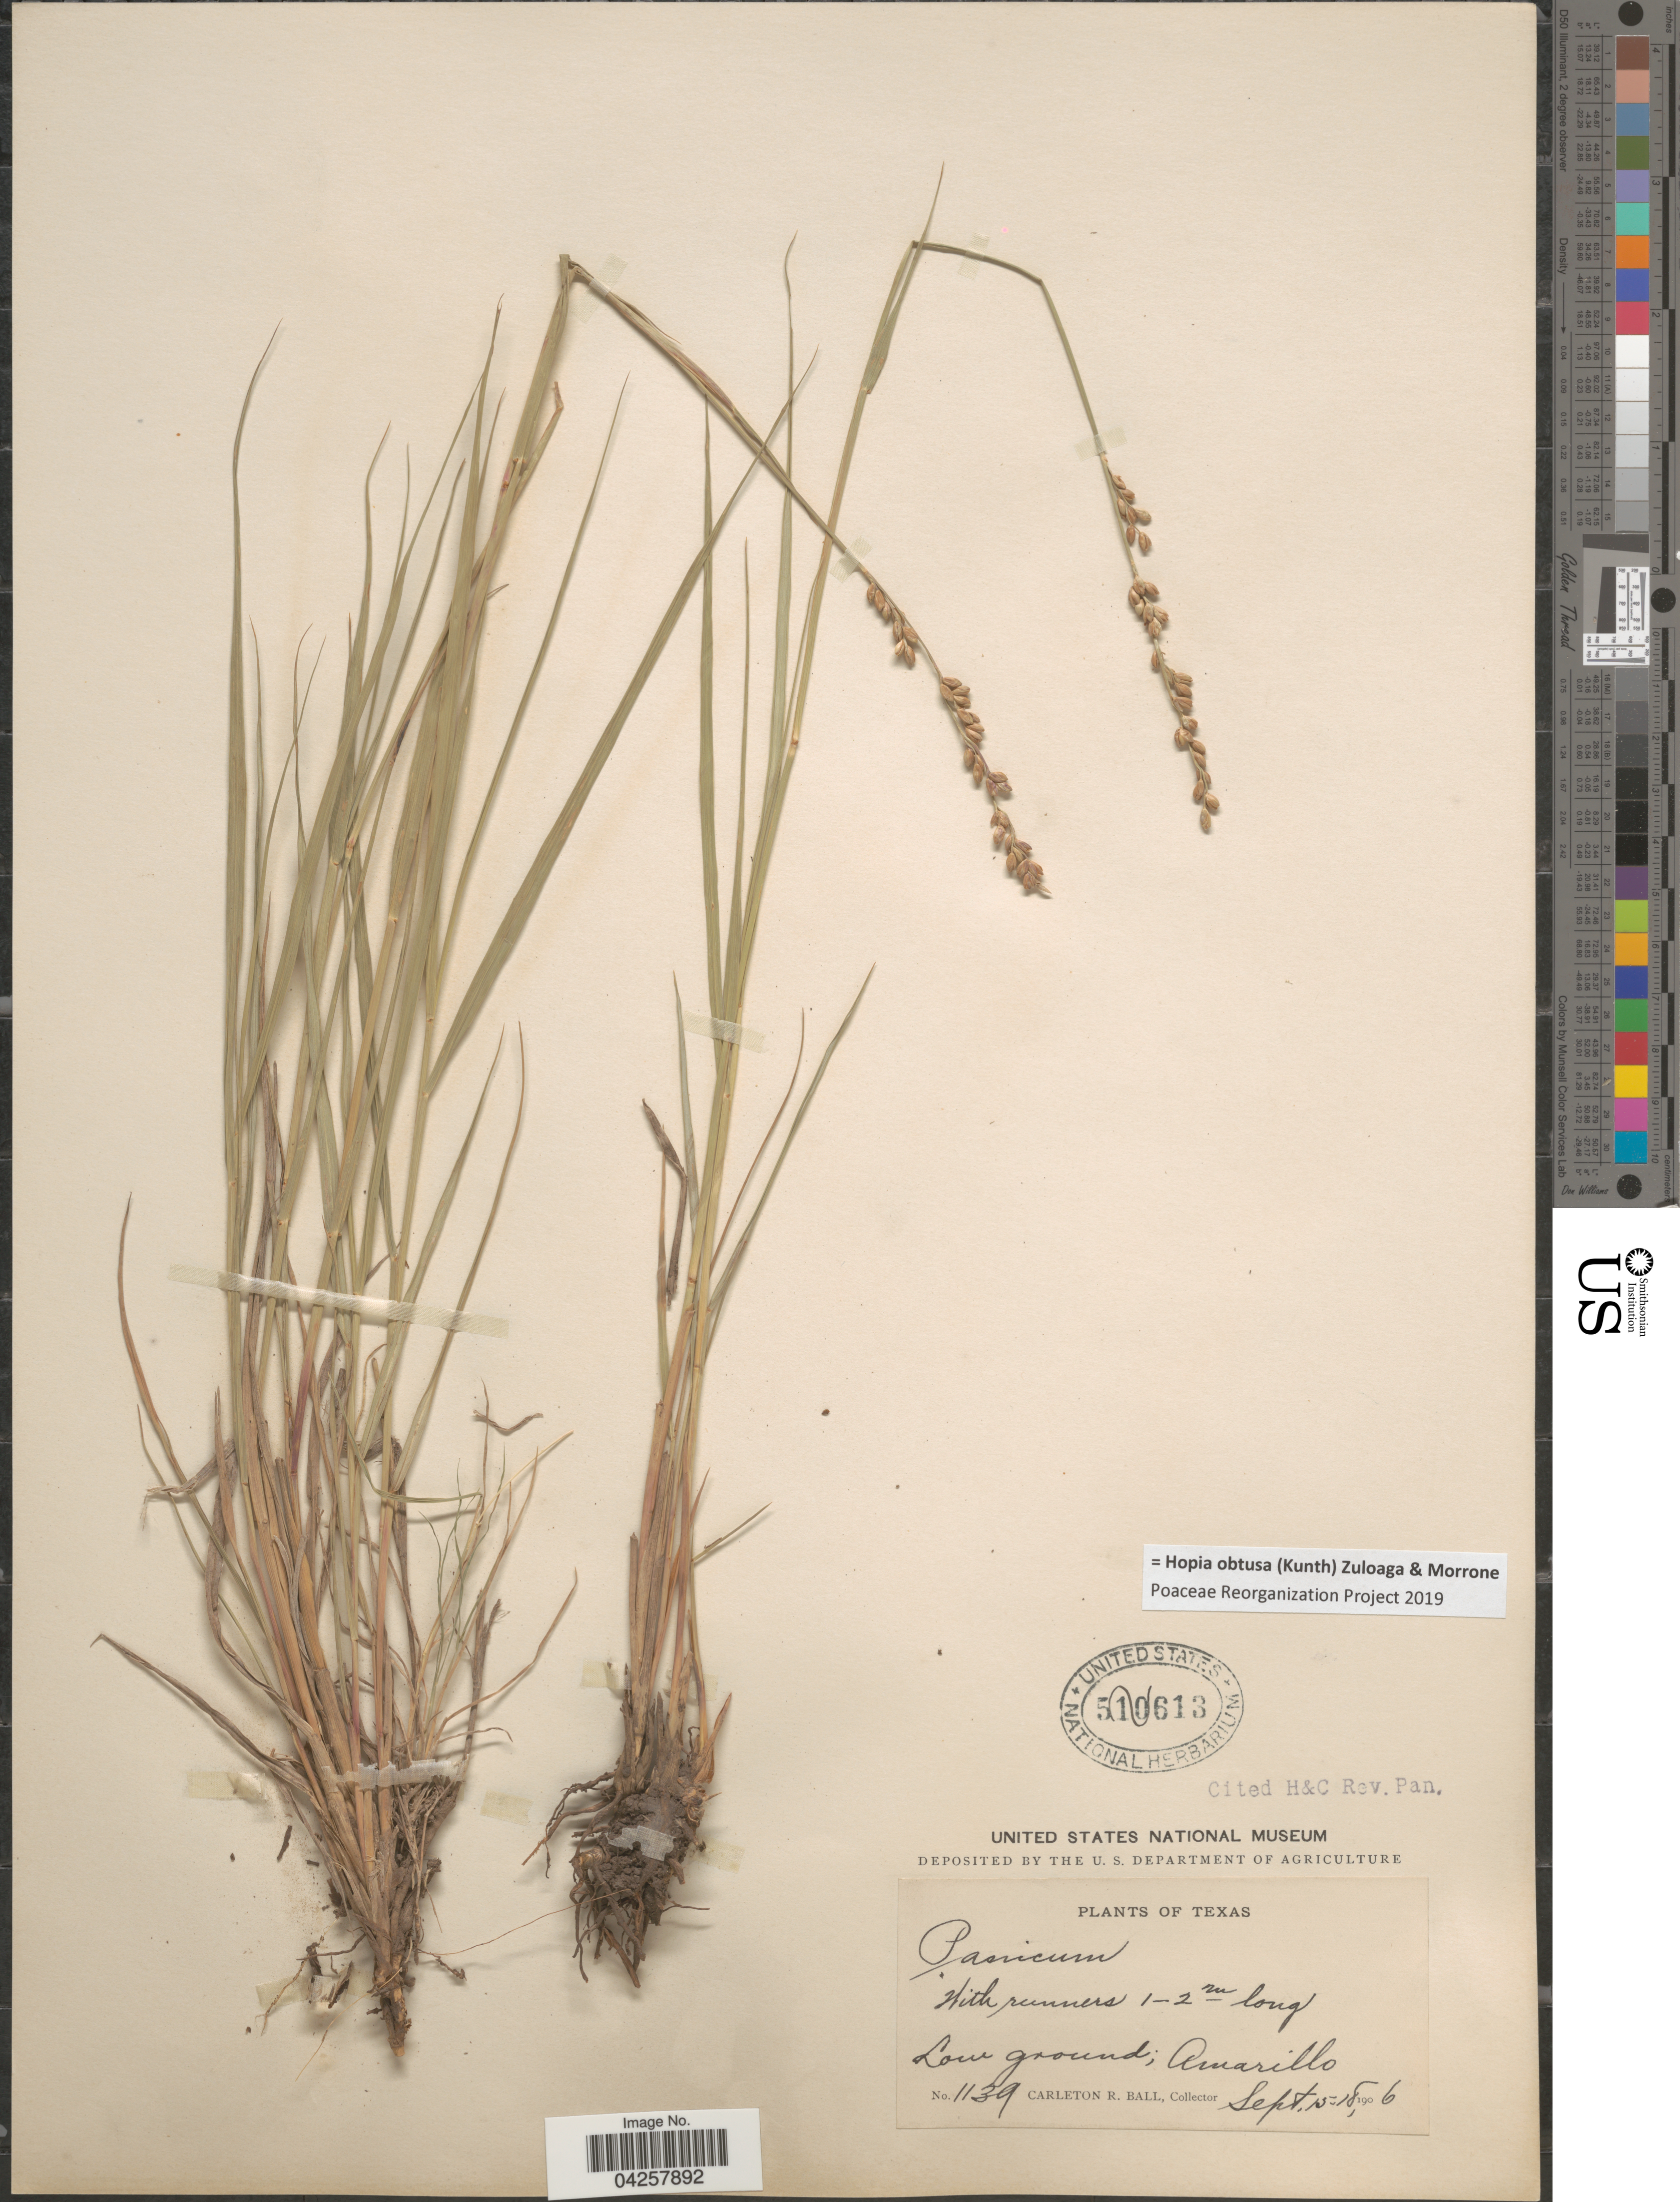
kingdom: Plantae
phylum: Tracheophyta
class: Liliopsida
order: Poales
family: Poaceae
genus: Hopia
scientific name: Hopia obtusa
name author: (Kunth) Zuloaga & Morrone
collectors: C. R. Ball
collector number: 1139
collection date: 1906-09-15/1906-09-18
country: United States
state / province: Texas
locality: Amarillo.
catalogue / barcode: US 501613